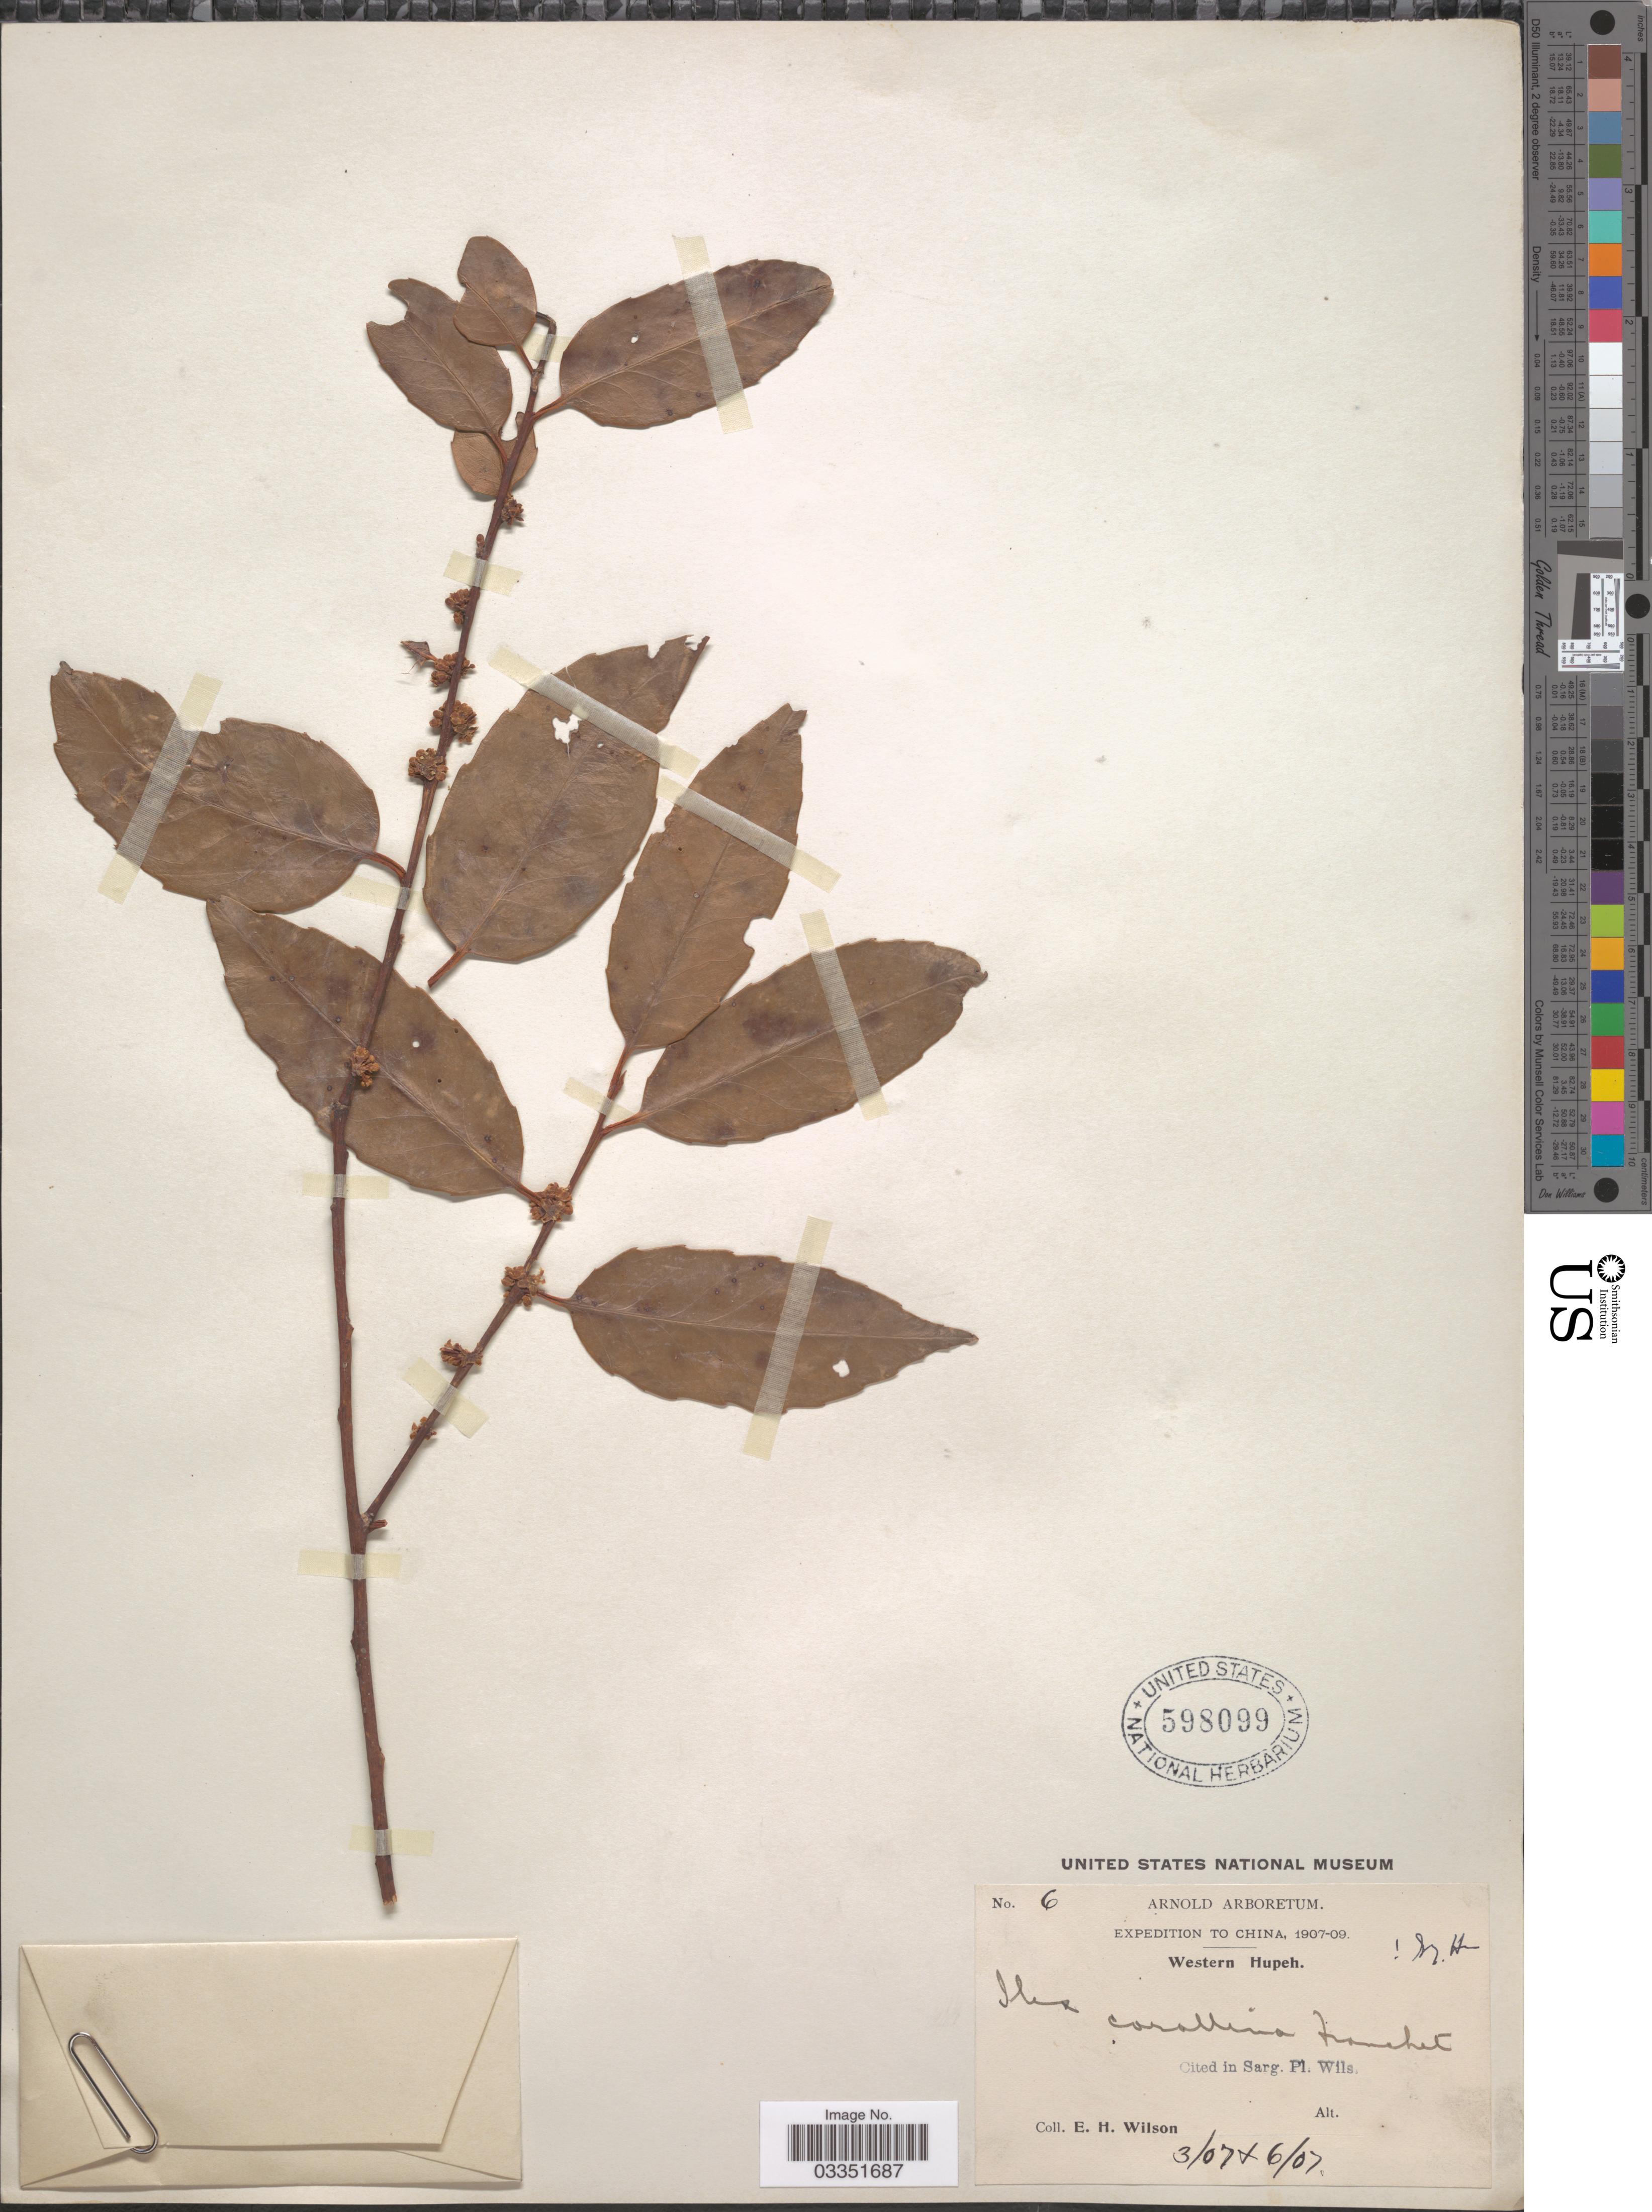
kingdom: Plantae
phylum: Tracheophyta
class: Magnoliopsida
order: Aquifoliales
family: Aquifoliaceae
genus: Ilex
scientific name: Ilex corallina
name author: Franch.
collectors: E. Wilson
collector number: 6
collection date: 1907-03/1907-06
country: China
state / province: Hubei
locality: Western Hupeh.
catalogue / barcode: US 598099